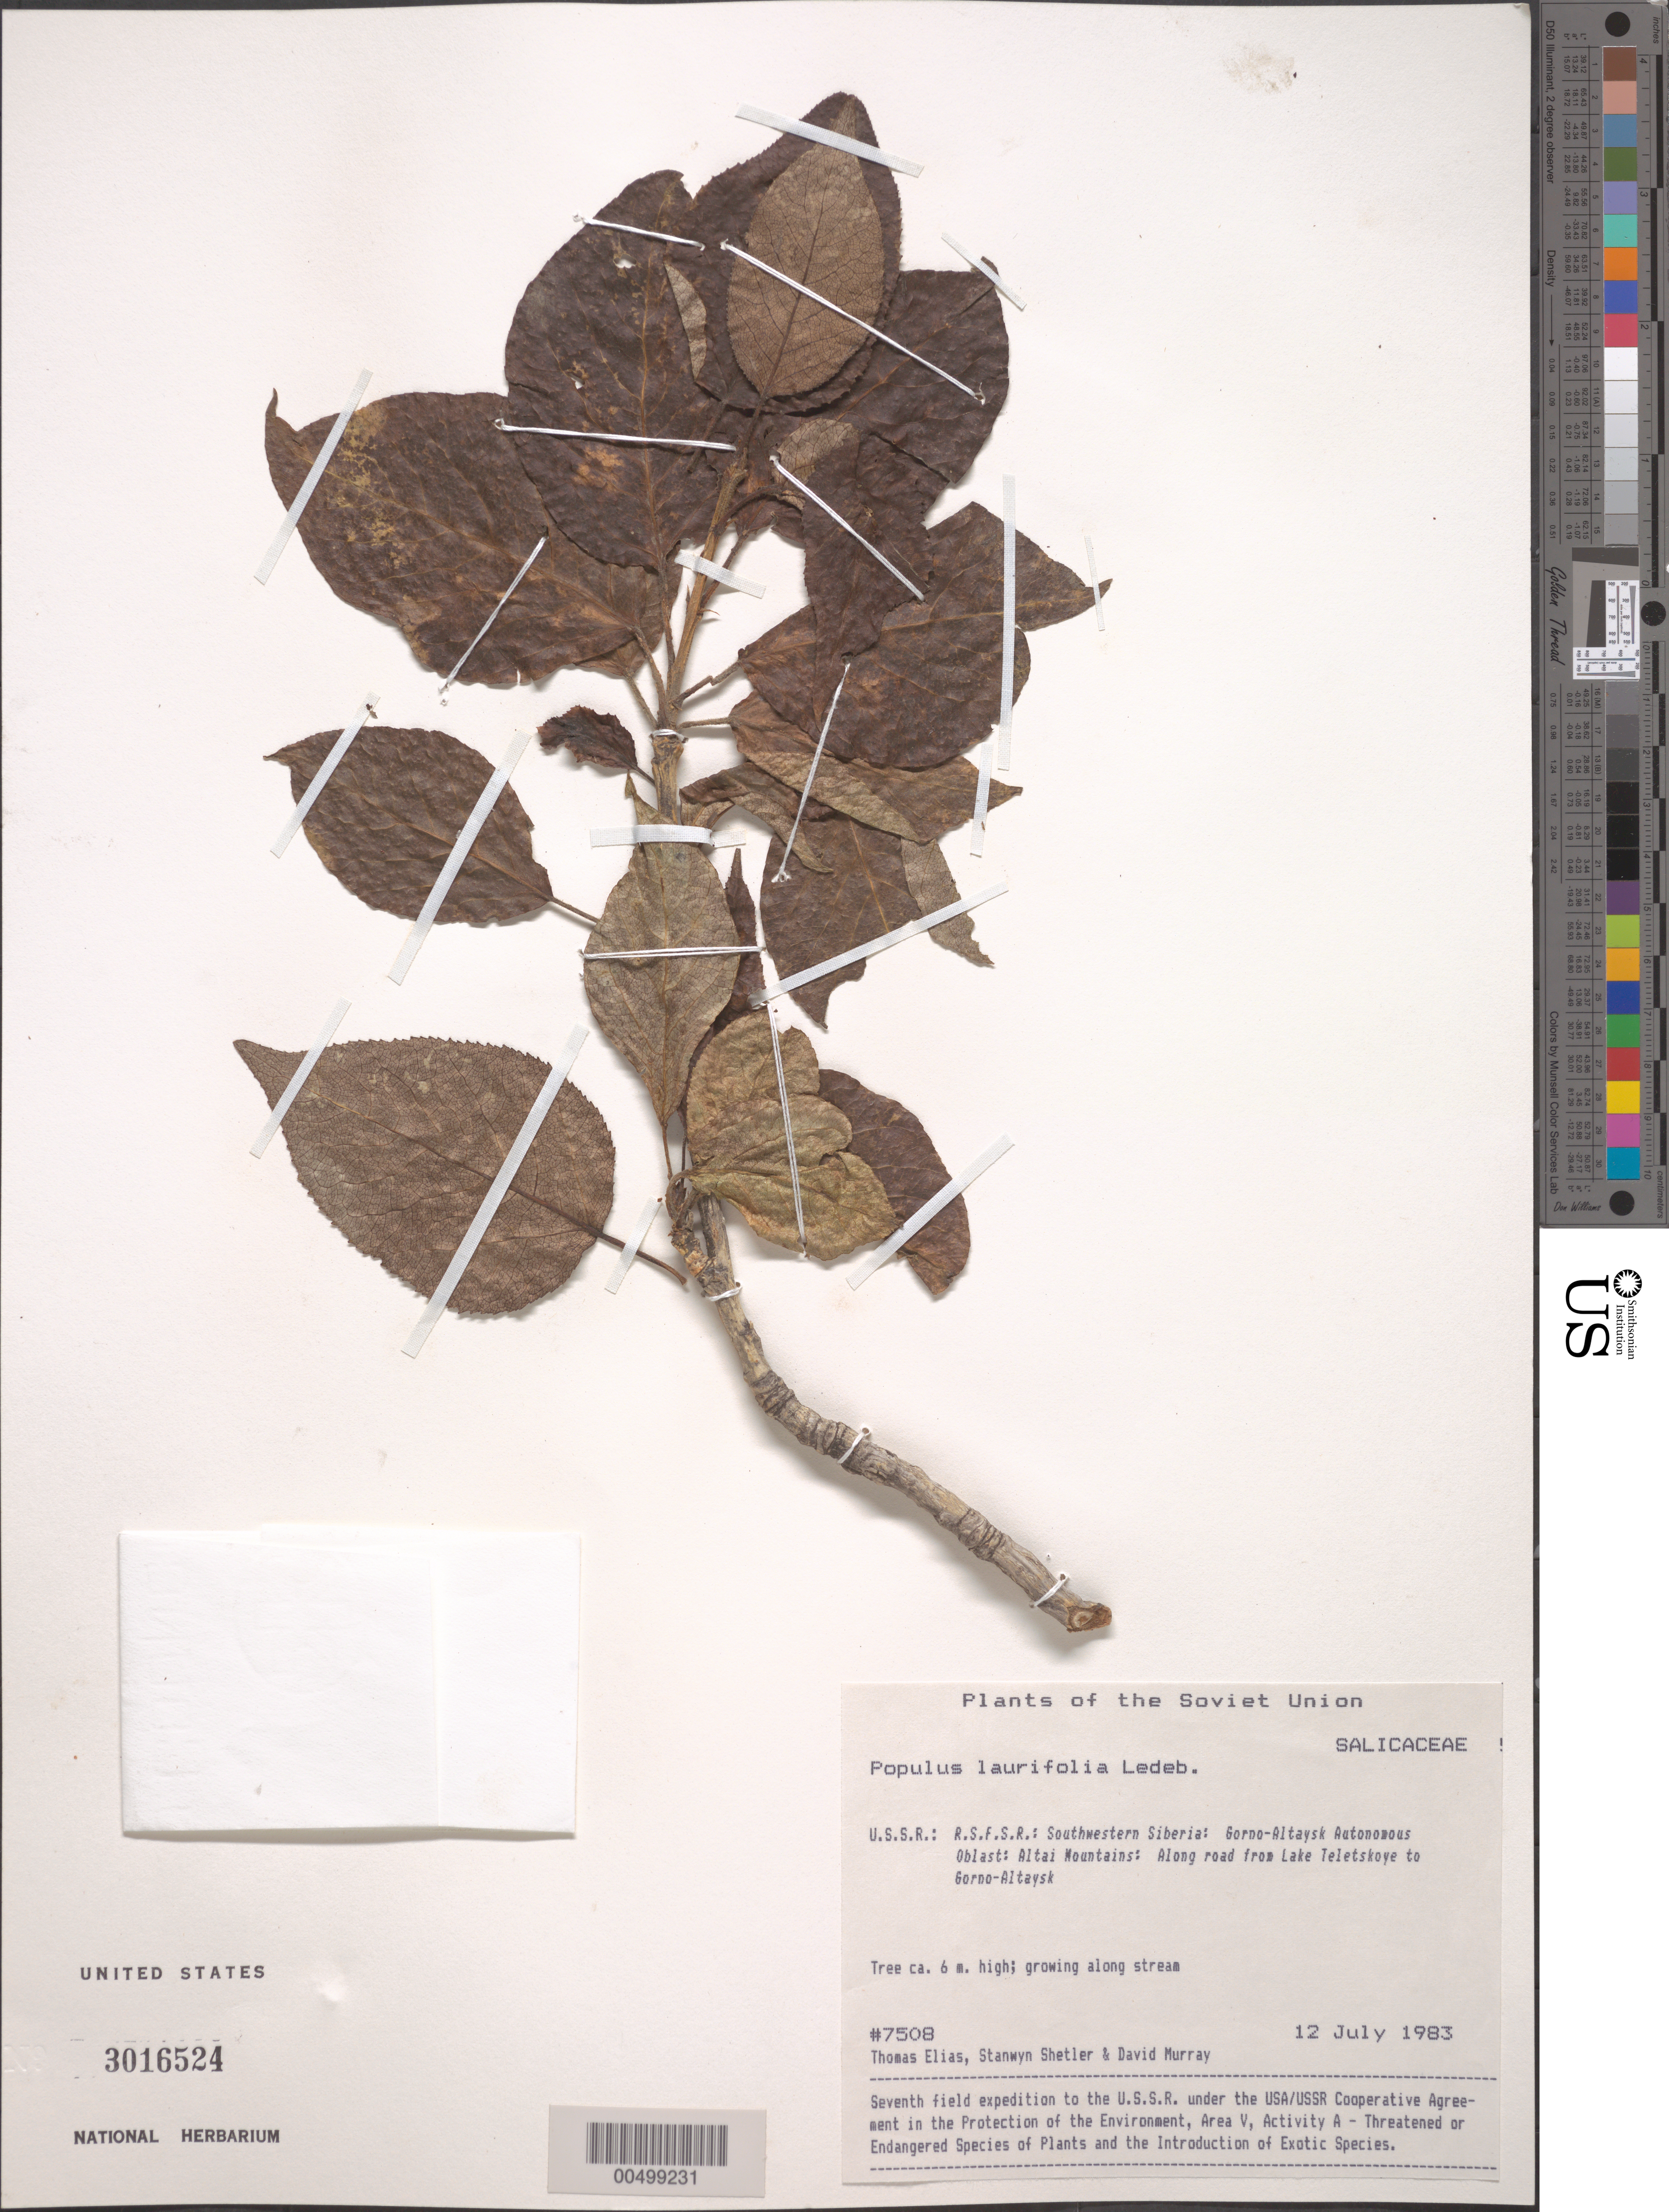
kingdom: Plantae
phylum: Tracheophyta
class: Magnoliopsida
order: Malpighiales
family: Salicaceae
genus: Populus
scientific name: Populus laurifolia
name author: Ledeb.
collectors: T. Elias, S. Shetler & D. F. Murray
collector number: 7508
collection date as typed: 12 Jul 1983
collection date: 1983-07-12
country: Russian Federation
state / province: Altai Republic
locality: Along road from Lake Teletskoye to Gorno-Altaysk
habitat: growing along stream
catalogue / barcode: US 3016524